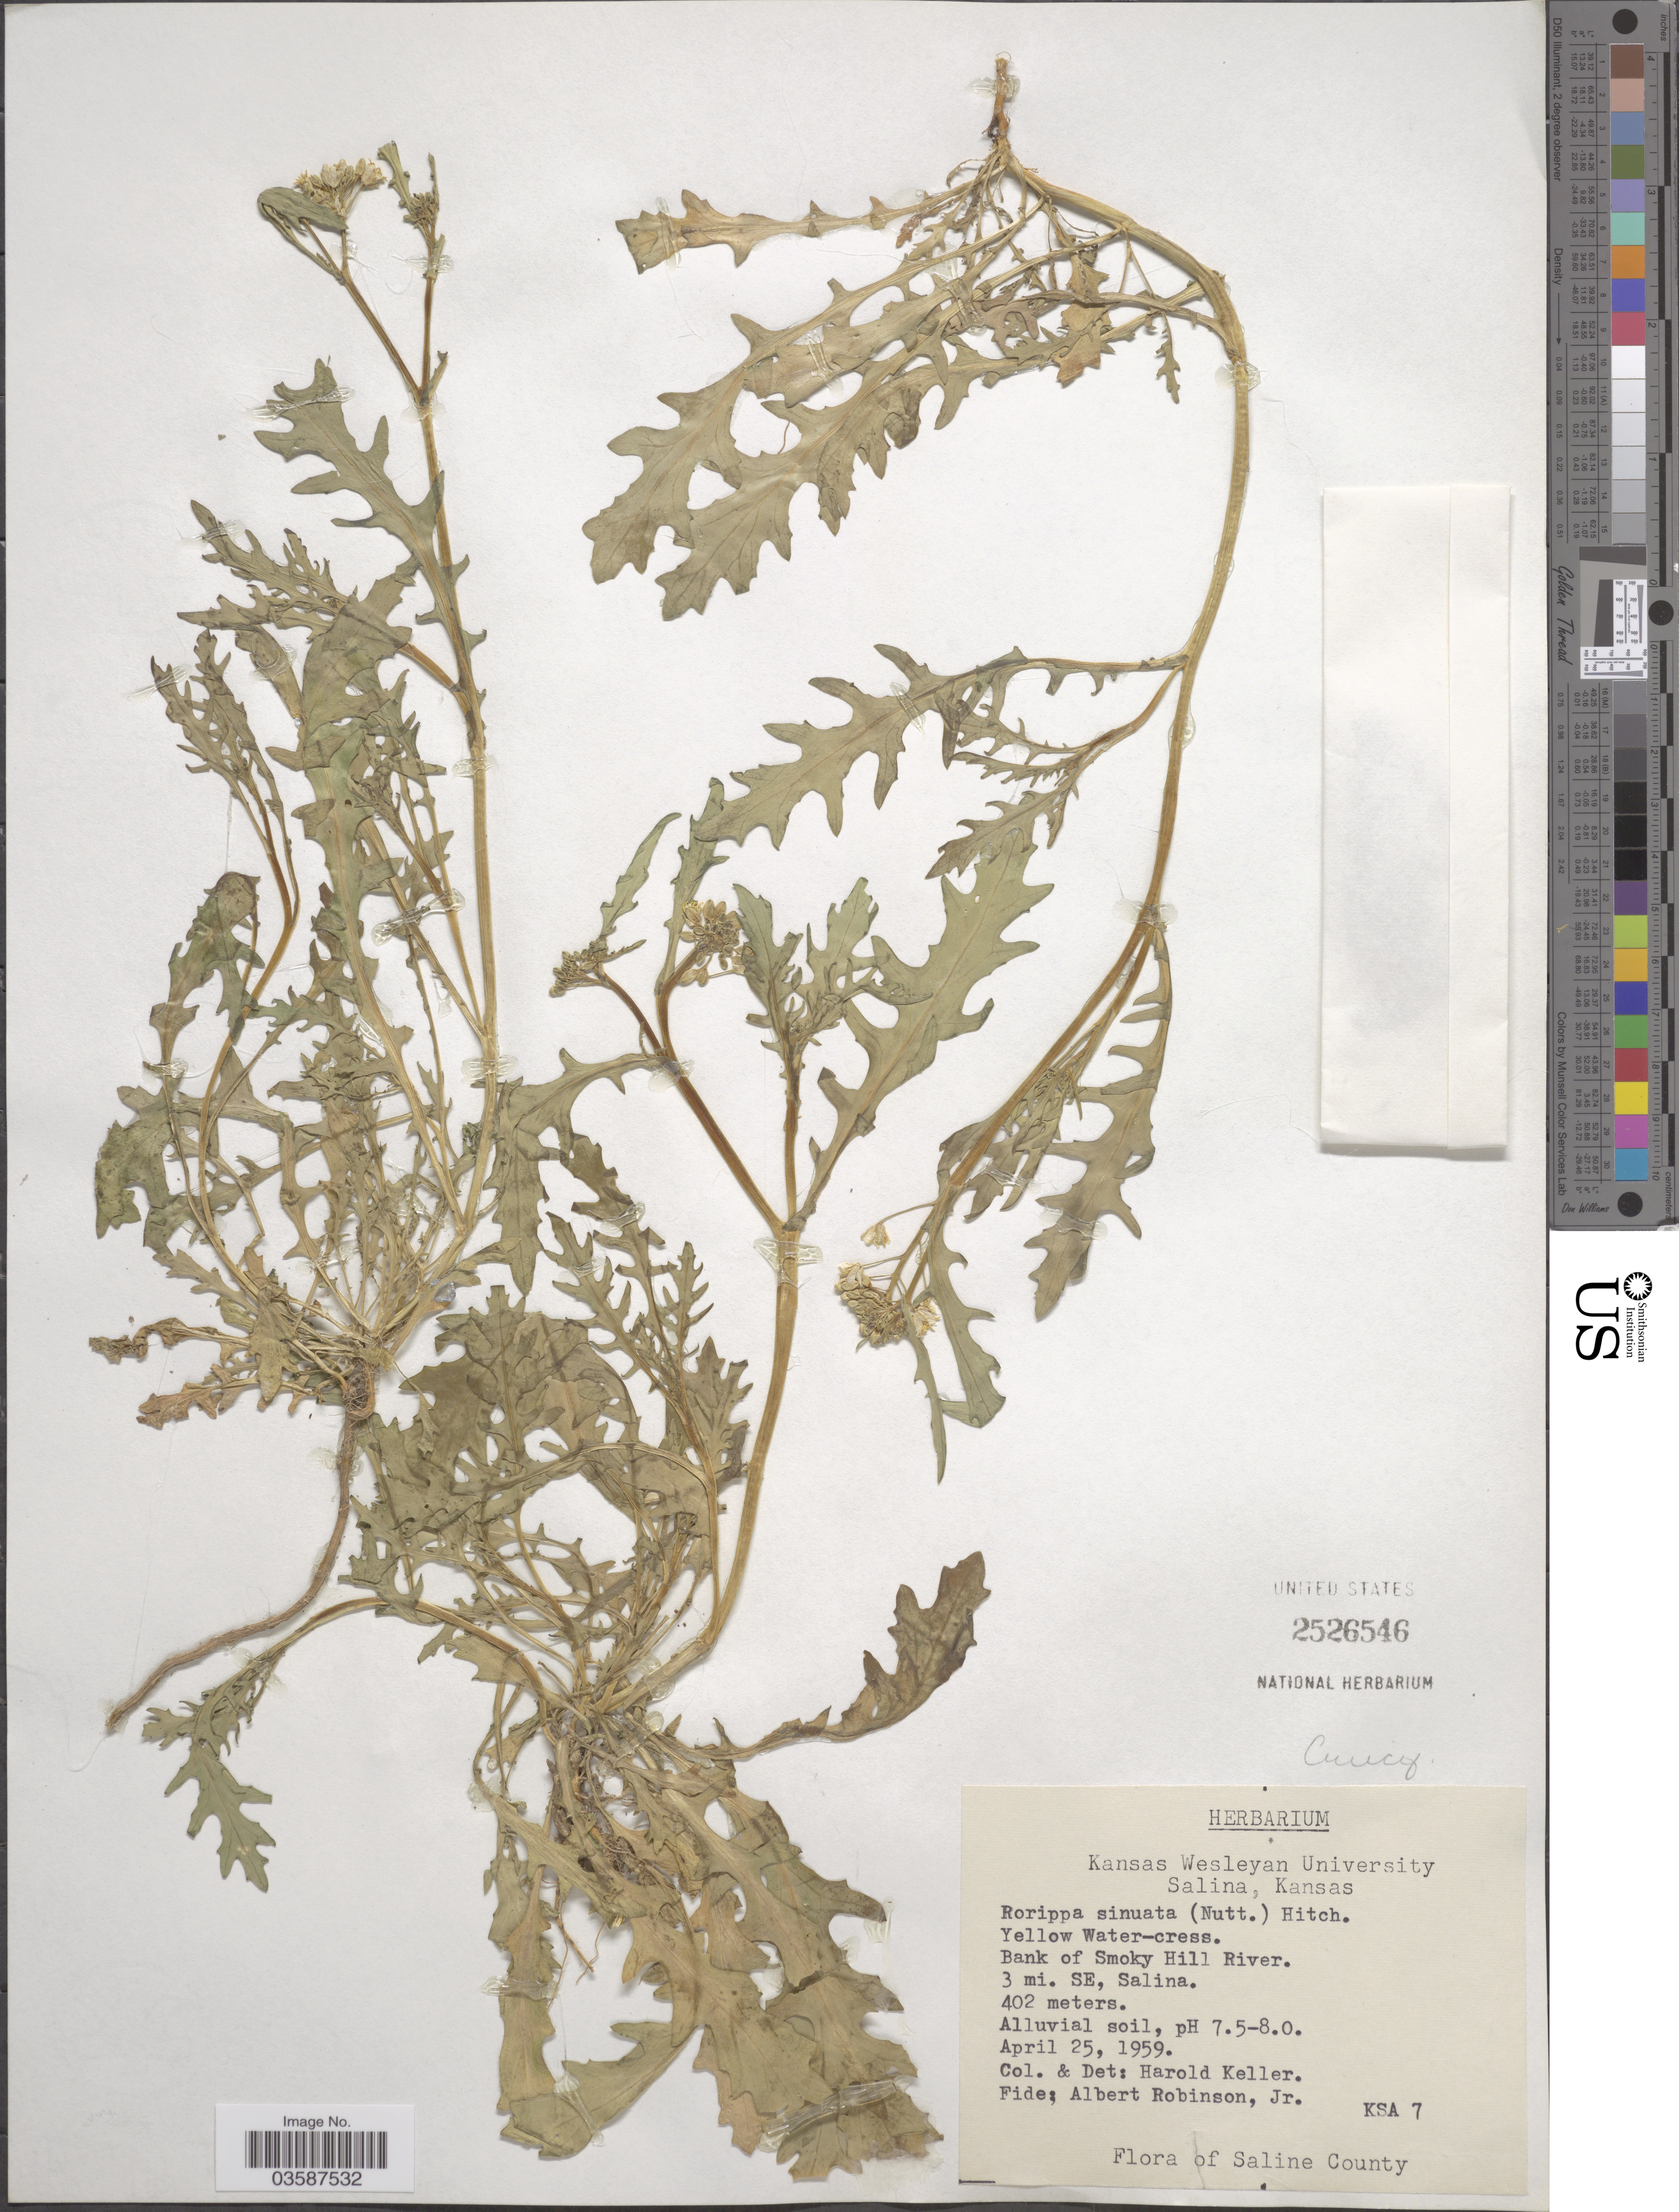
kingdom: Plantae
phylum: Tracheophyta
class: Magnoliopsida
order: Brassicales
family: Brassicaceae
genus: Rorippa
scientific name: Rorippa sinuata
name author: (Nutt.) Hitchc.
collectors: H. Keller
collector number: KSA 7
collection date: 1959-04-25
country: United States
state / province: Kansas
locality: Salina. Bank of Smoky Hill River. Saline County.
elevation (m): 402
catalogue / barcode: US 2526546